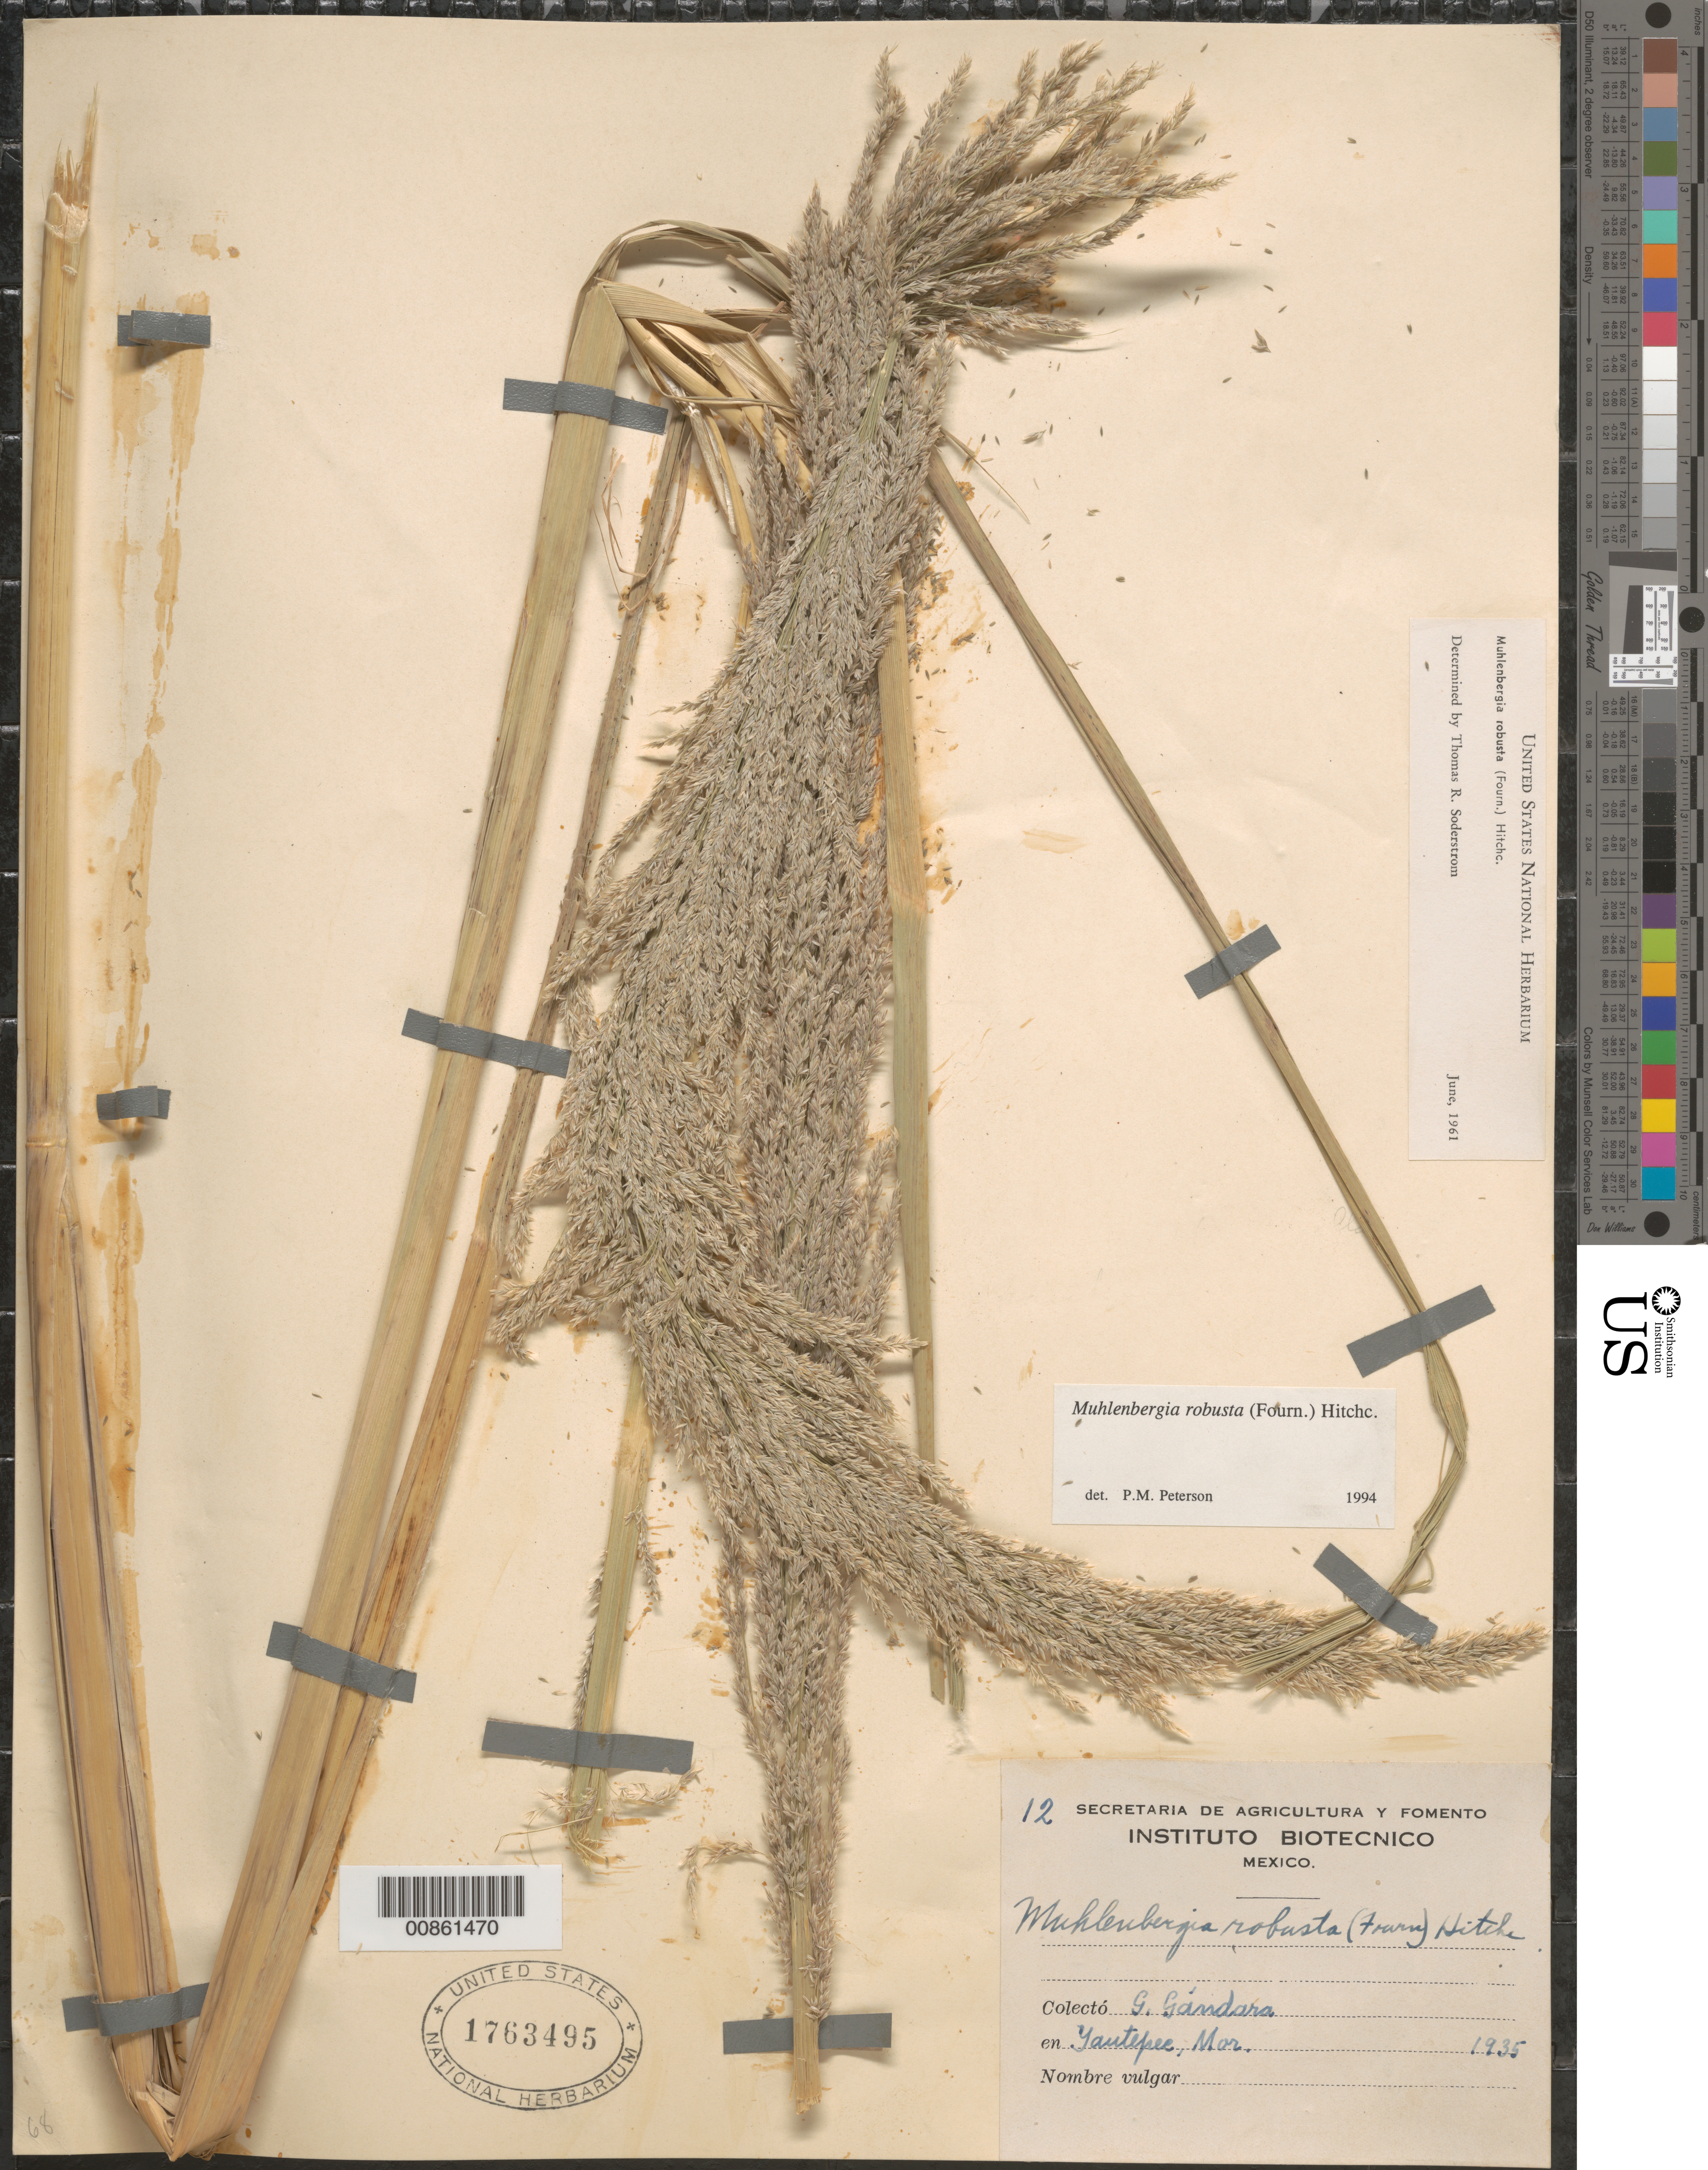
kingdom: Plantae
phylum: Tracheophyta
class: Liliopsida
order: Poales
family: Poaceae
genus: Muhlenbergia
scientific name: Muhlenbergia robusta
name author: (E. Fourn.) Hitchc.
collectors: G. Gandara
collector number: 12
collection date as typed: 1935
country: Mexico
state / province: Morelos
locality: Yautepec, Mor.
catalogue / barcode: US 1763495